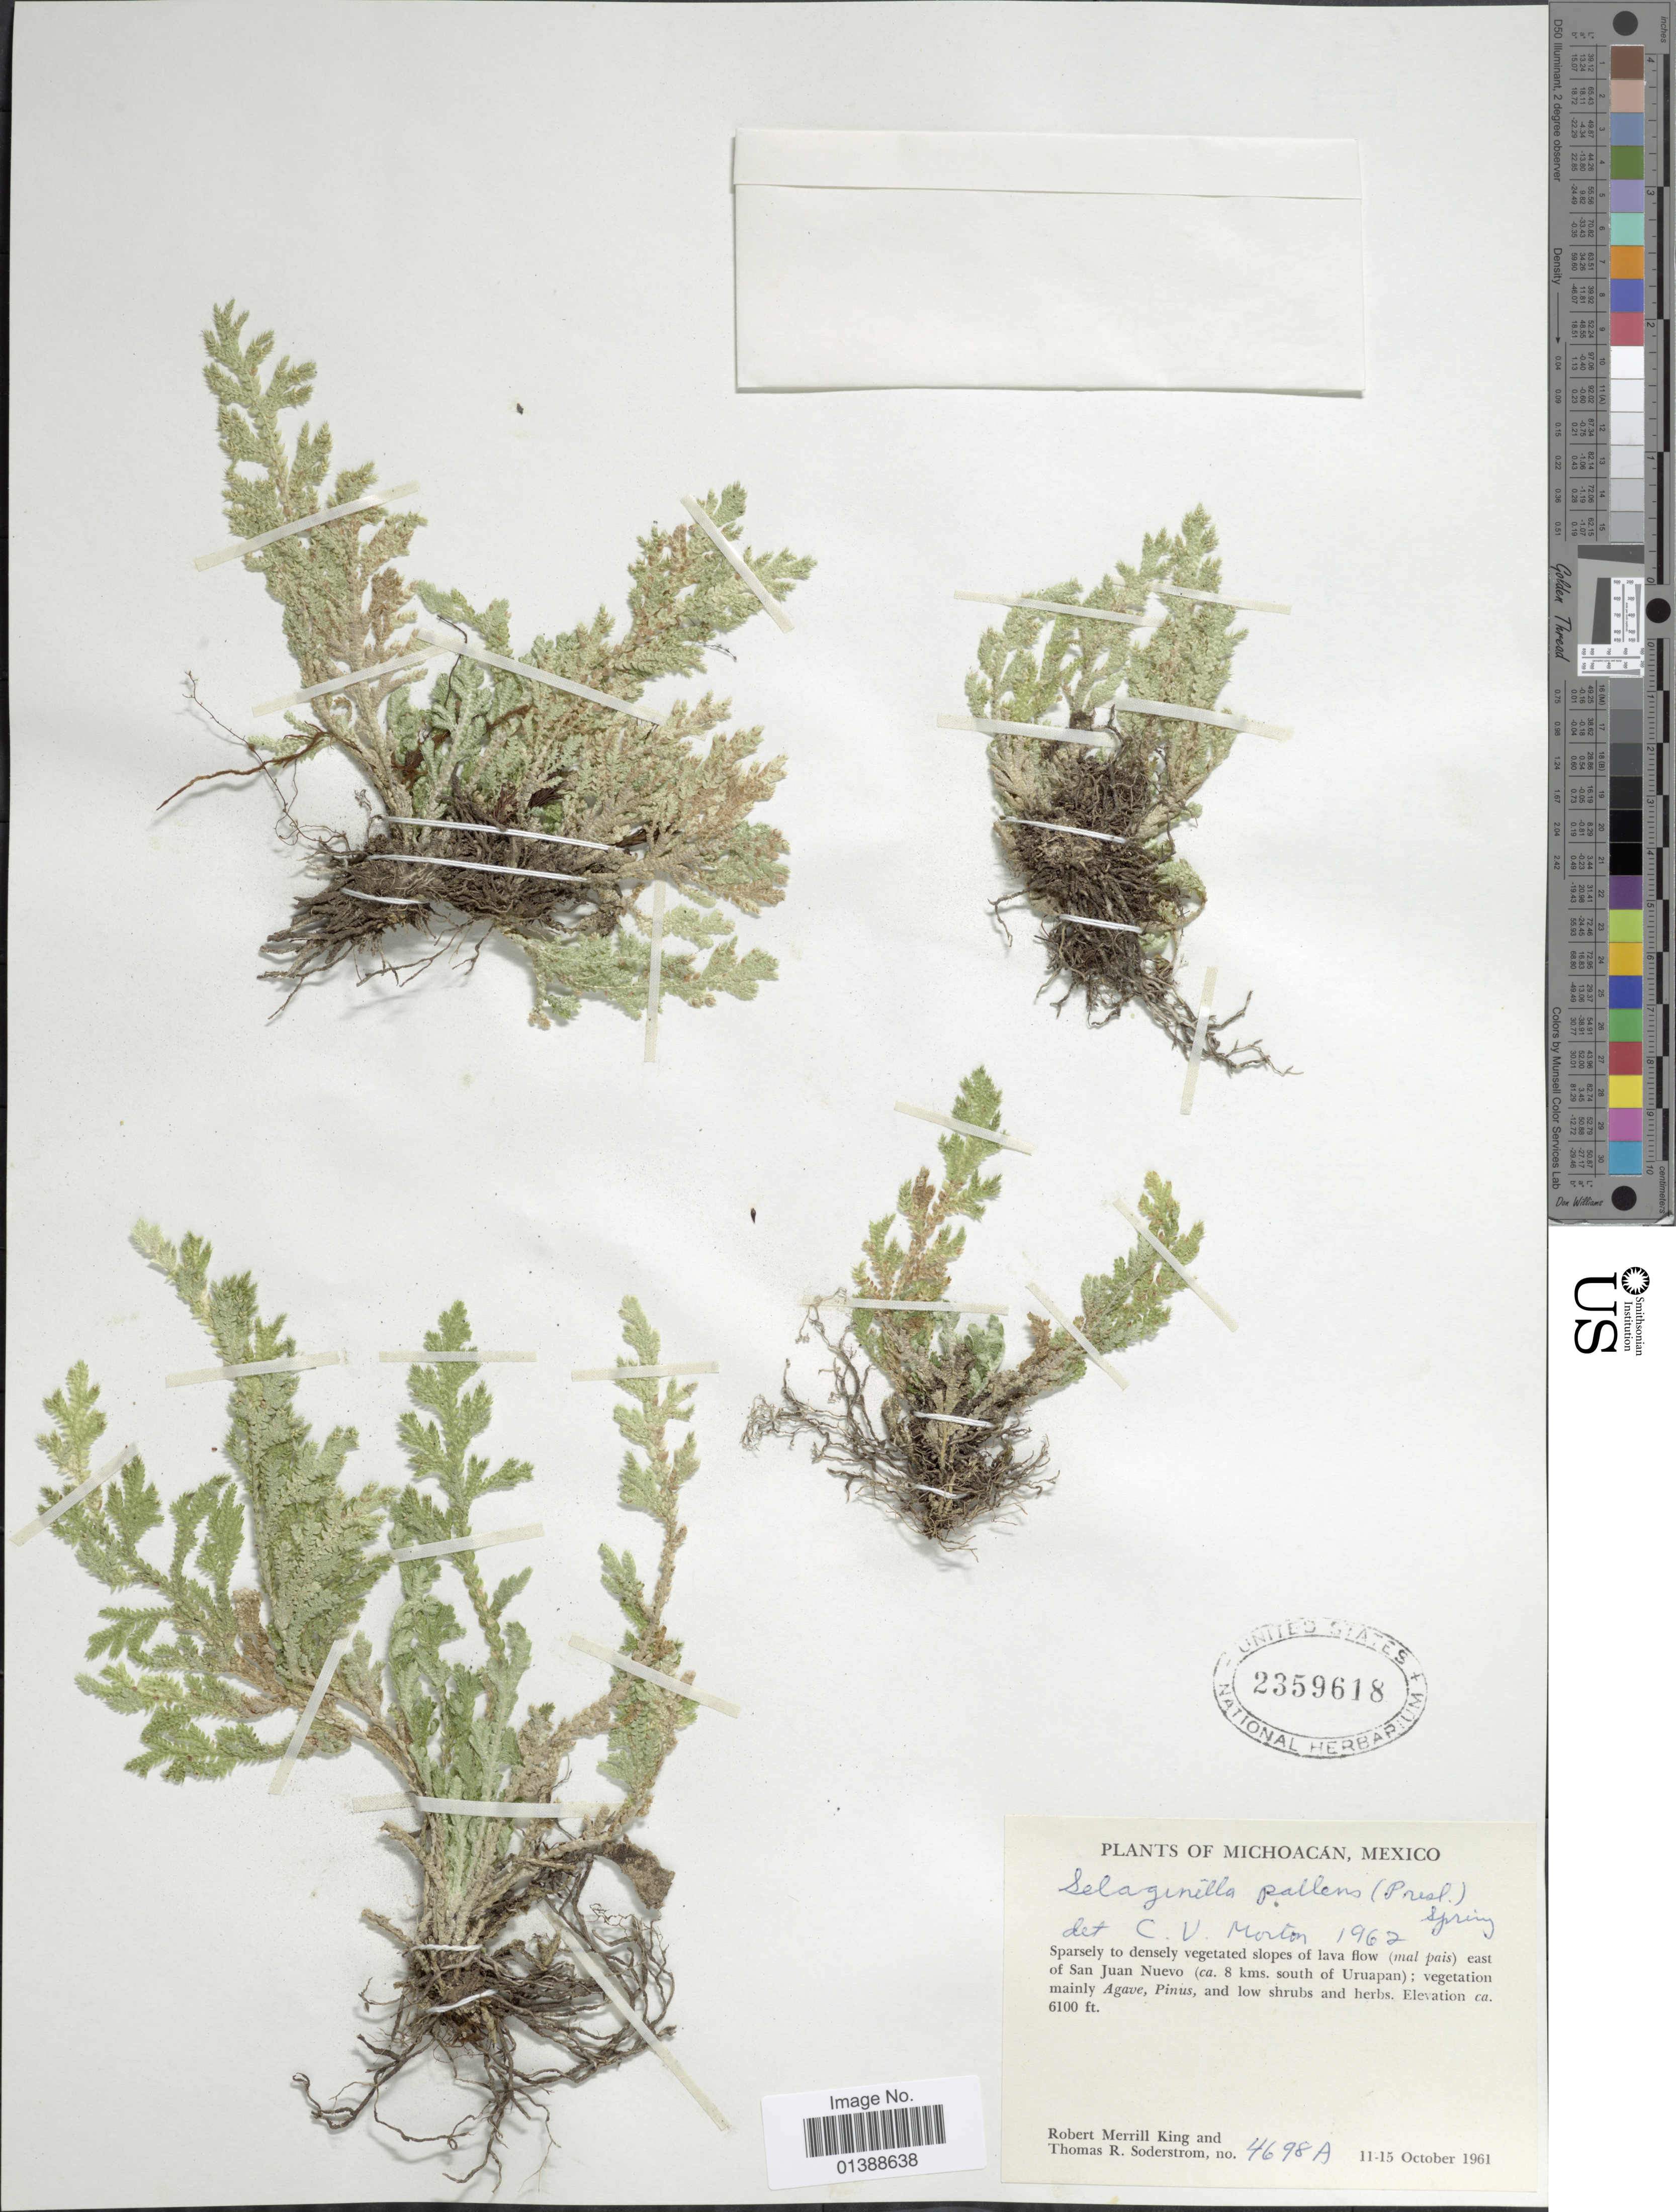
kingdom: Plantae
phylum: Tracheophyta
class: Lycopodiopsida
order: Selaginellales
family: Selaginellaceae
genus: Selaginella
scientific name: Selaginella pallescens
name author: (C. Presl) Spring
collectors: R. M. King & T. R. Soderstrom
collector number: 4698A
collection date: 1961-10-11/1961-10-15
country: Mexico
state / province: Michoacán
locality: Sparsely to densely vegetated slopes of lava flow (mal pais) east of San Juan Nuevo (ca. 8 kms south of Uruapan)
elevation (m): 1859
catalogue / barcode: US 2359618